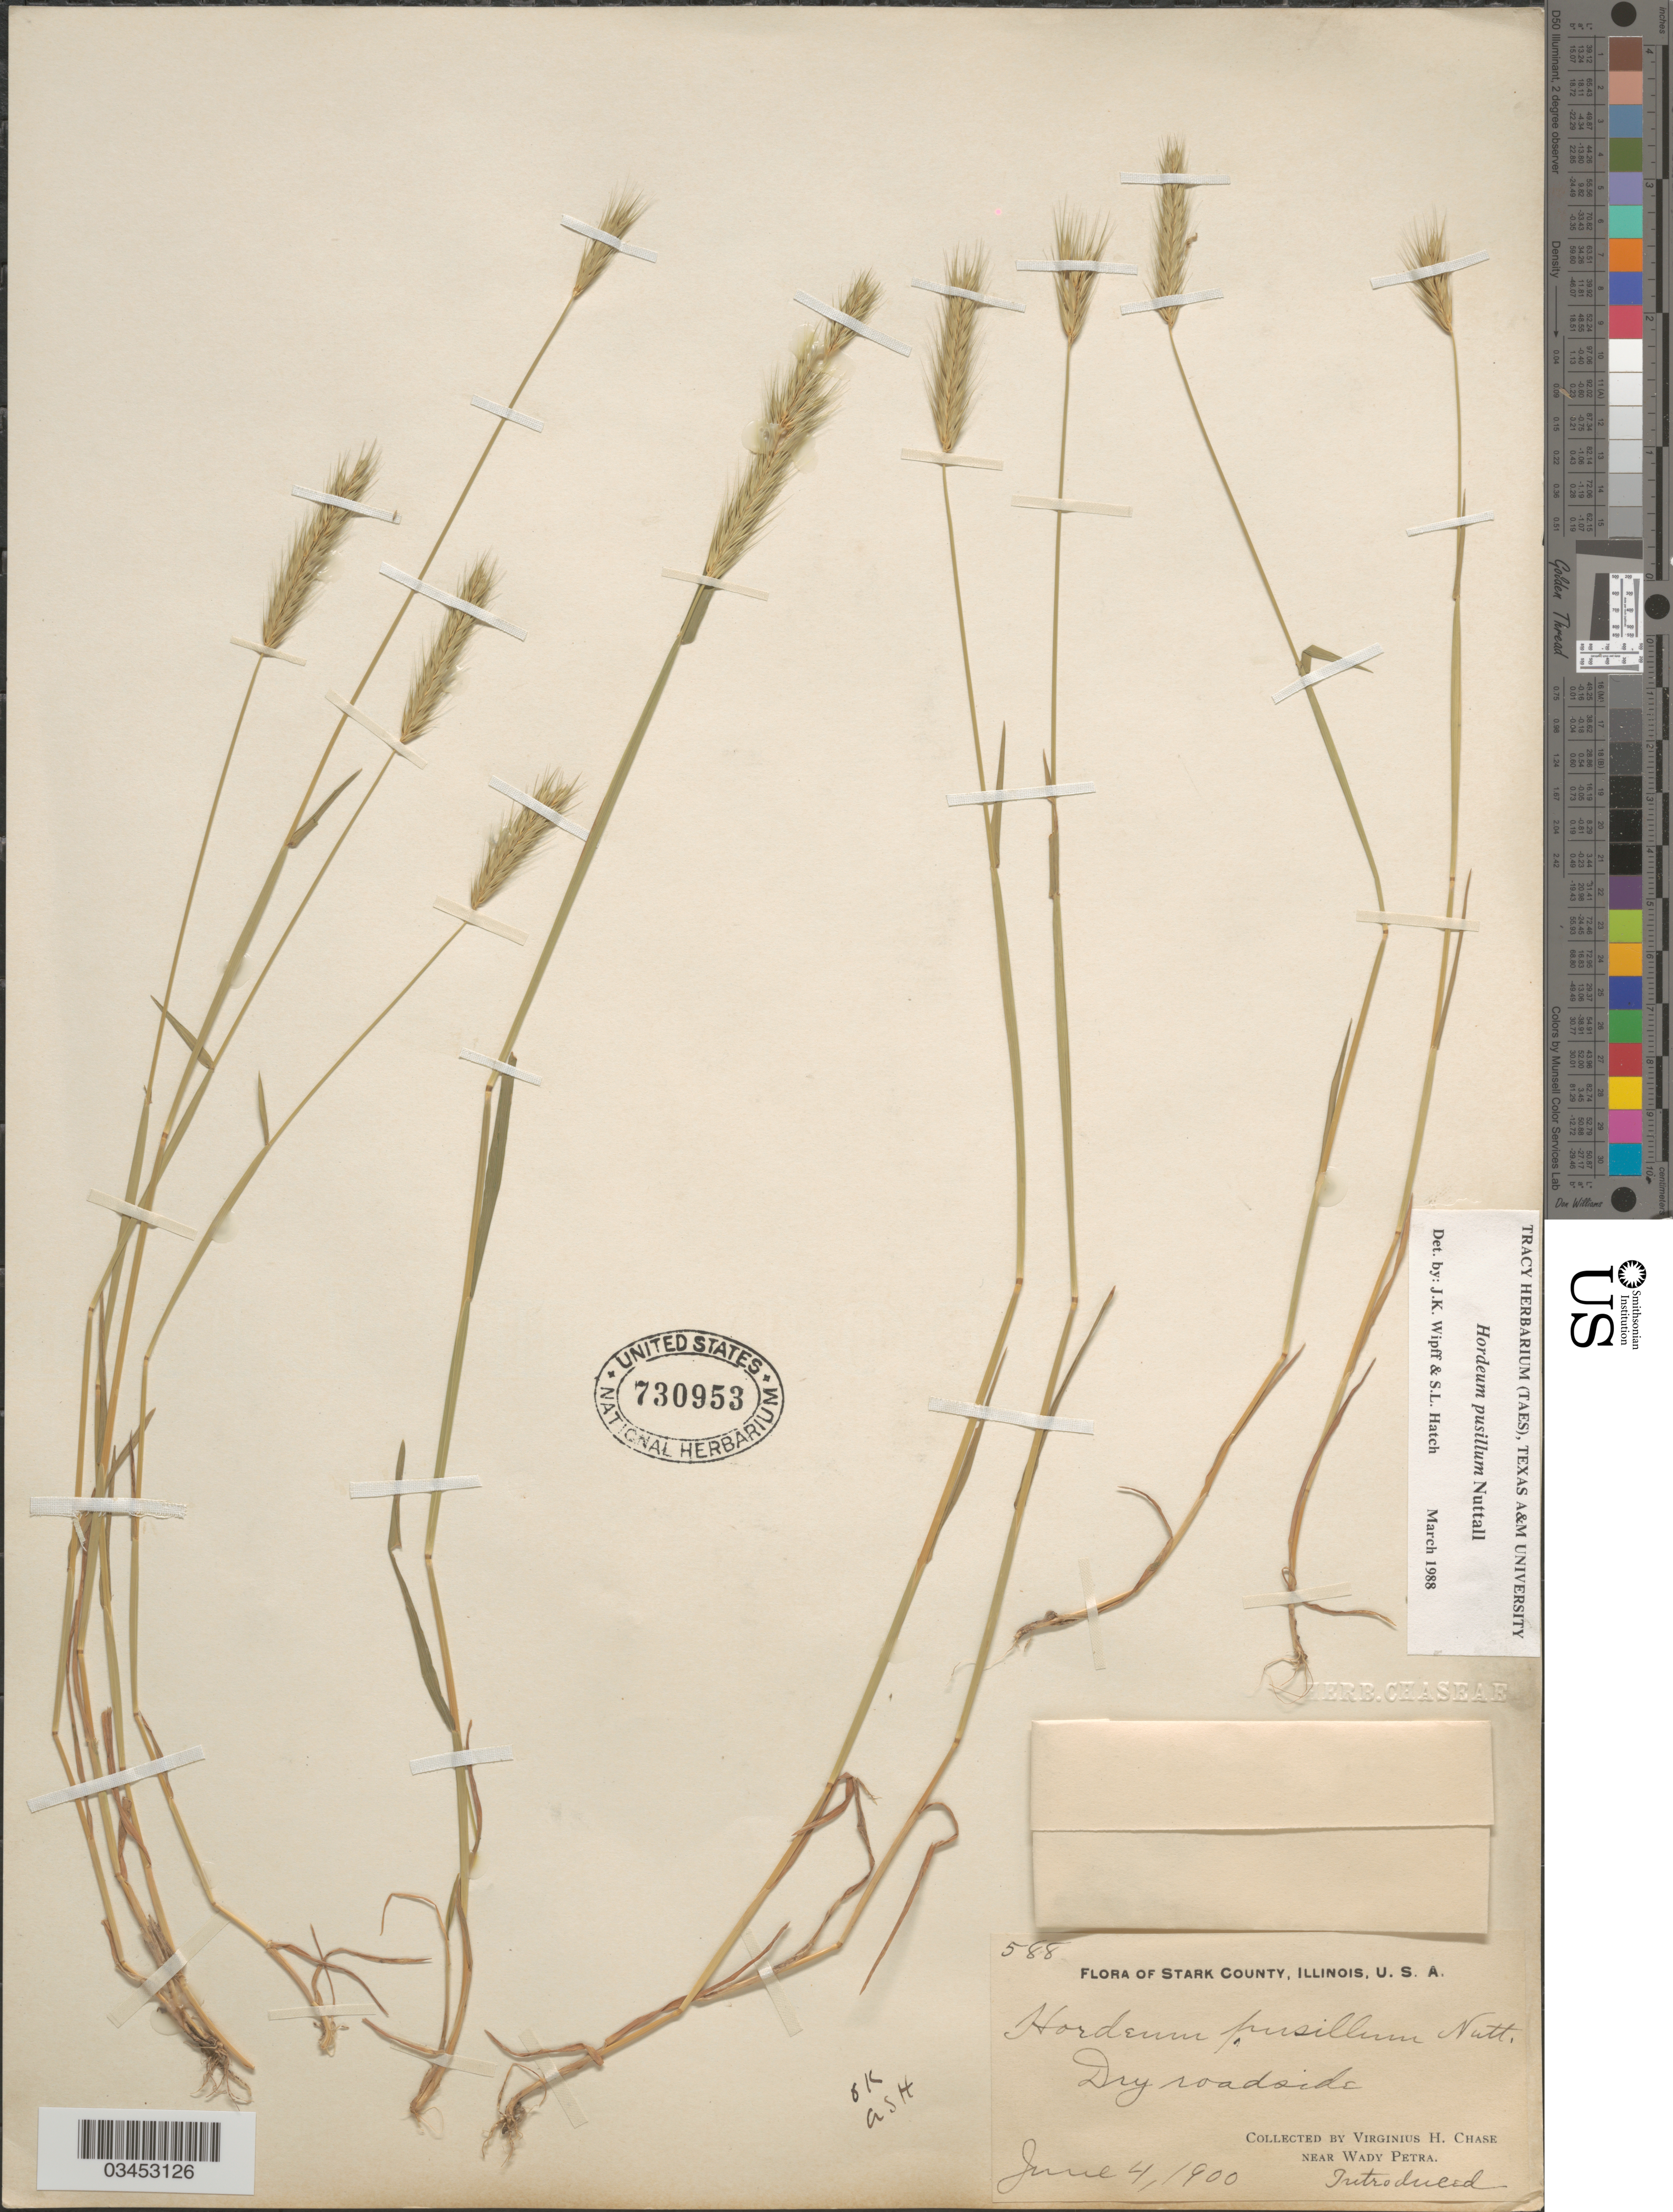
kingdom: Plantae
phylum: Tracheophyta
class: Liliopsida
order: Poales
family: Poaceae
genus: Hordeum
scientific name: Hordeum pusillum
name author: Nutt.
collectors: V. H. Chase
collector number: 588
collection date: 1900-06-04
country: United States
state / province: Illinois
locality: Stark County. Dry roadside. Near Wady Petra.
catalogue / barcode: US 730953